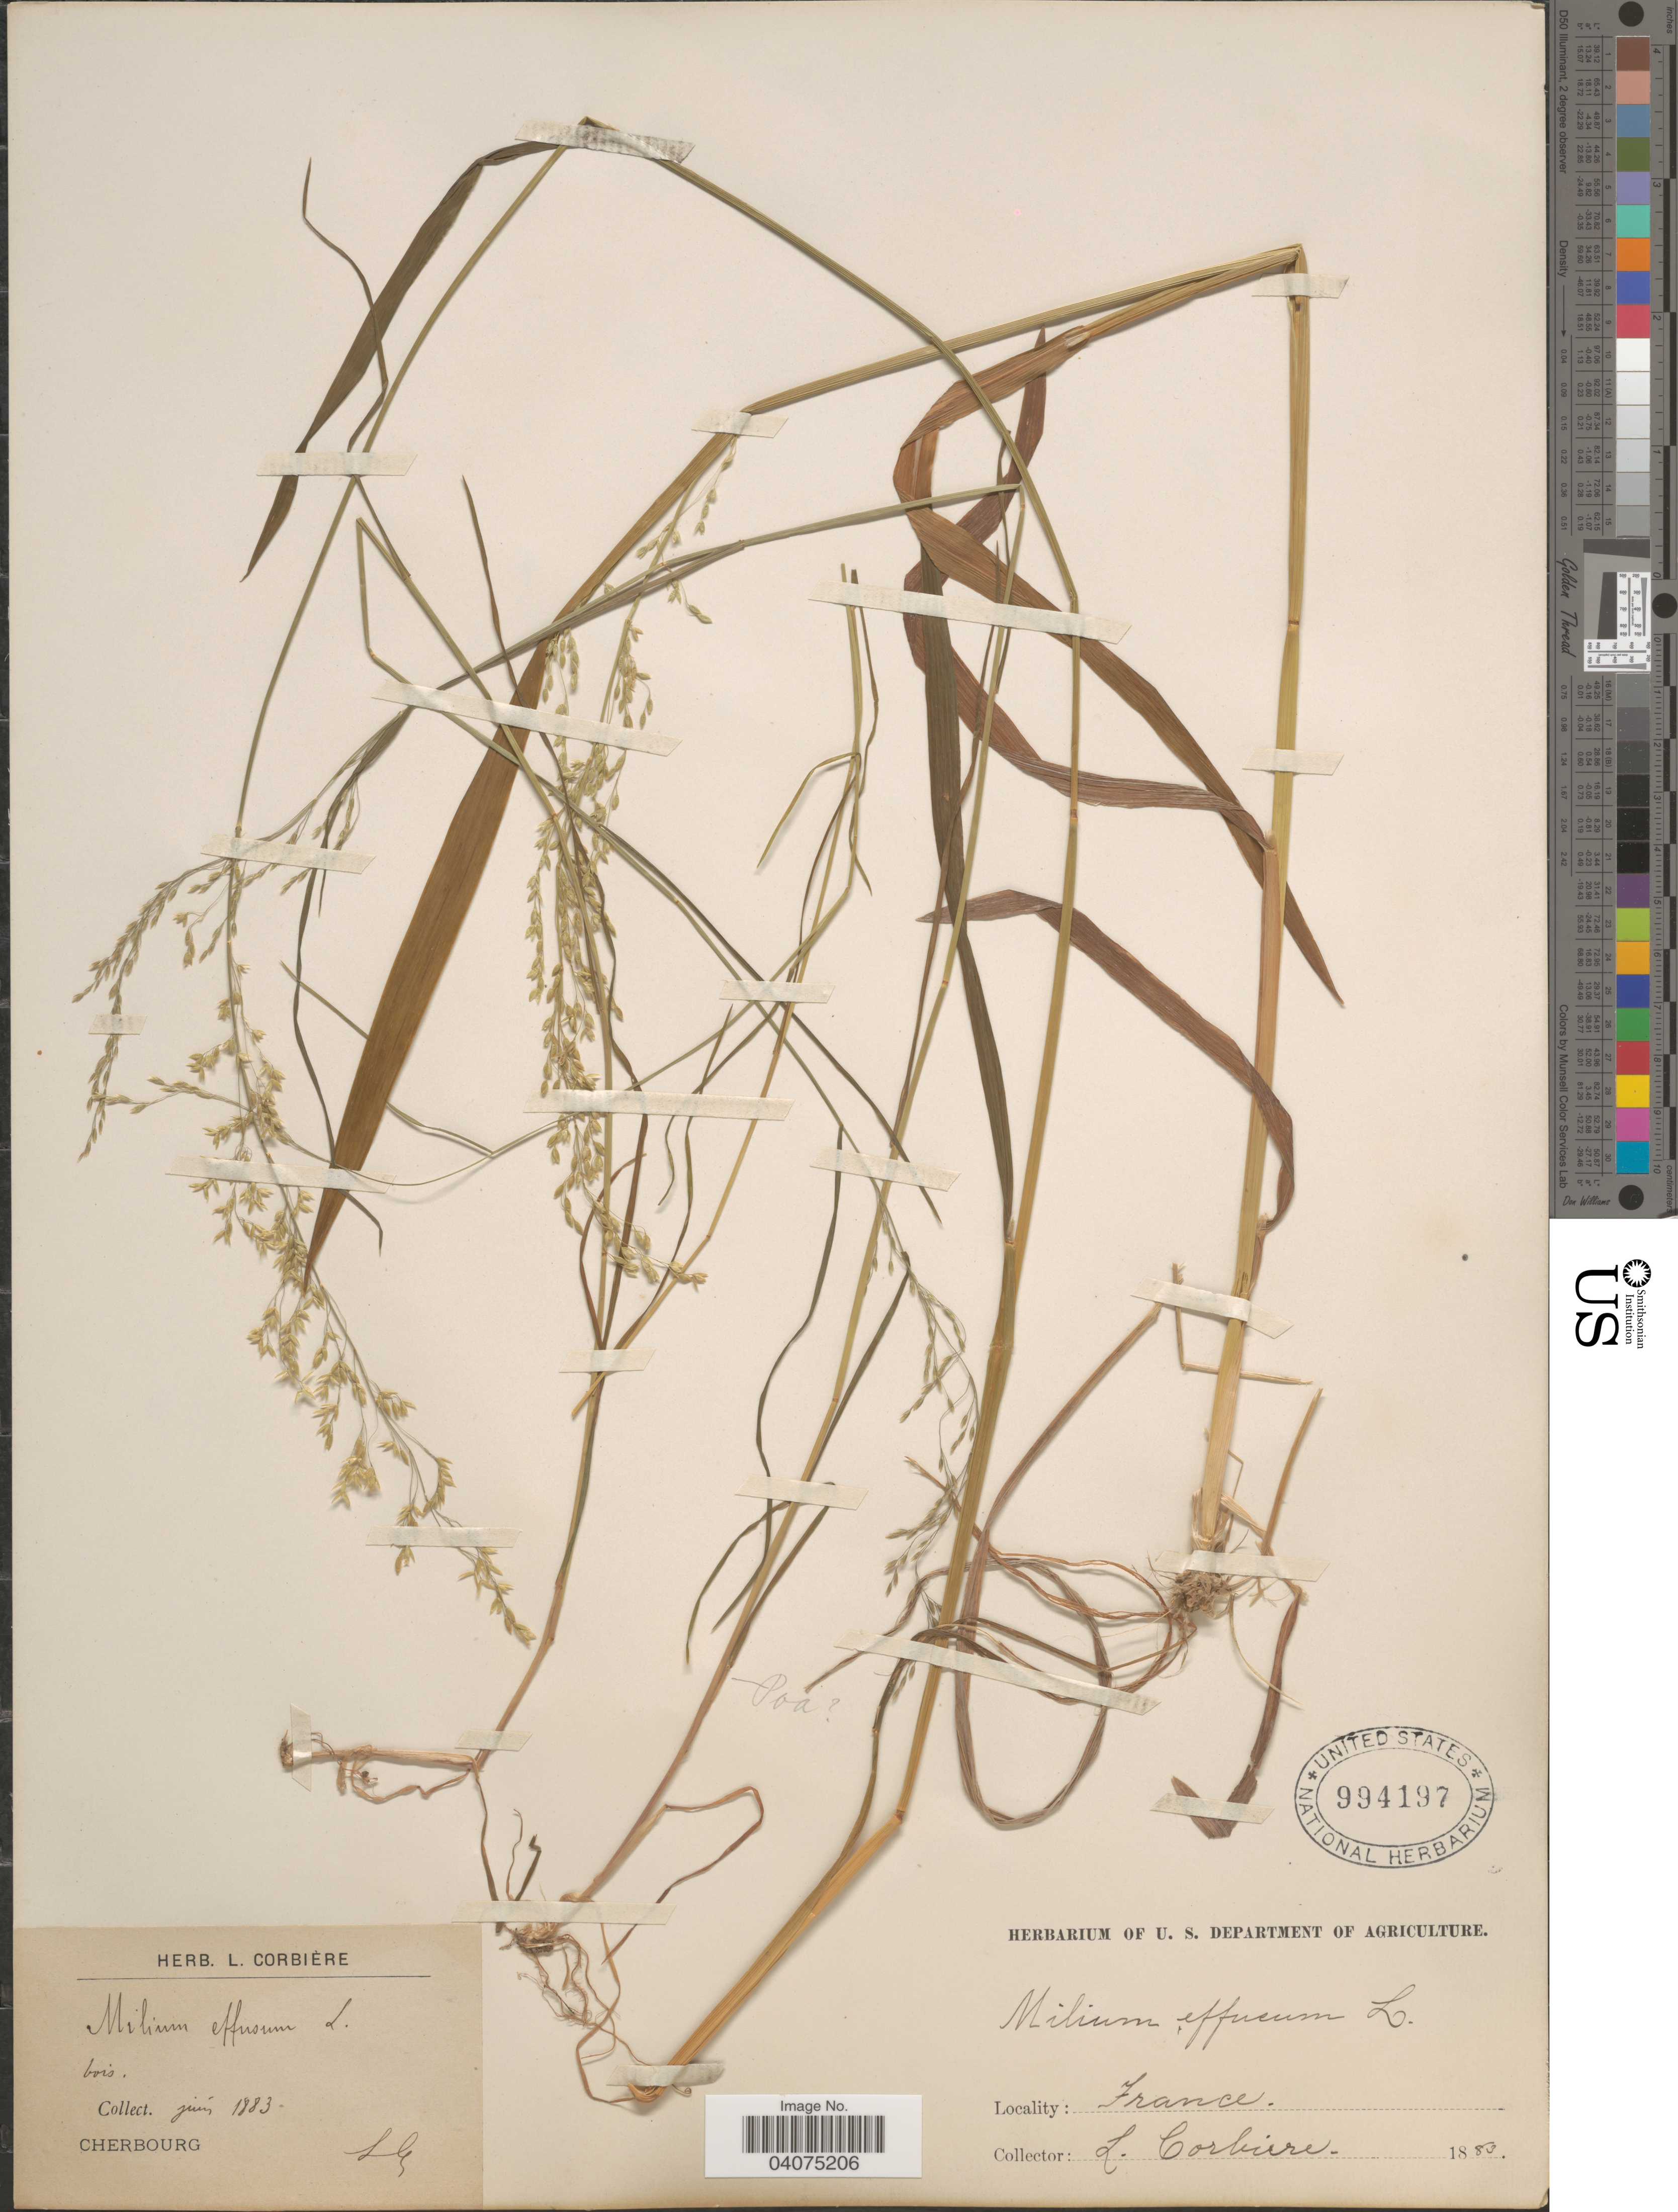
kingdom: Plantae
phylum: Tracheophyta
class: Liliopsida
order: Poales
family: Poaceae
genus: Milium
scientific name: Milium effusum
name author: L.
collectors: L. Corbière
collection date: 1883-06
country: France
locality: Cherbourg.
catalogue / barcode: US 994197